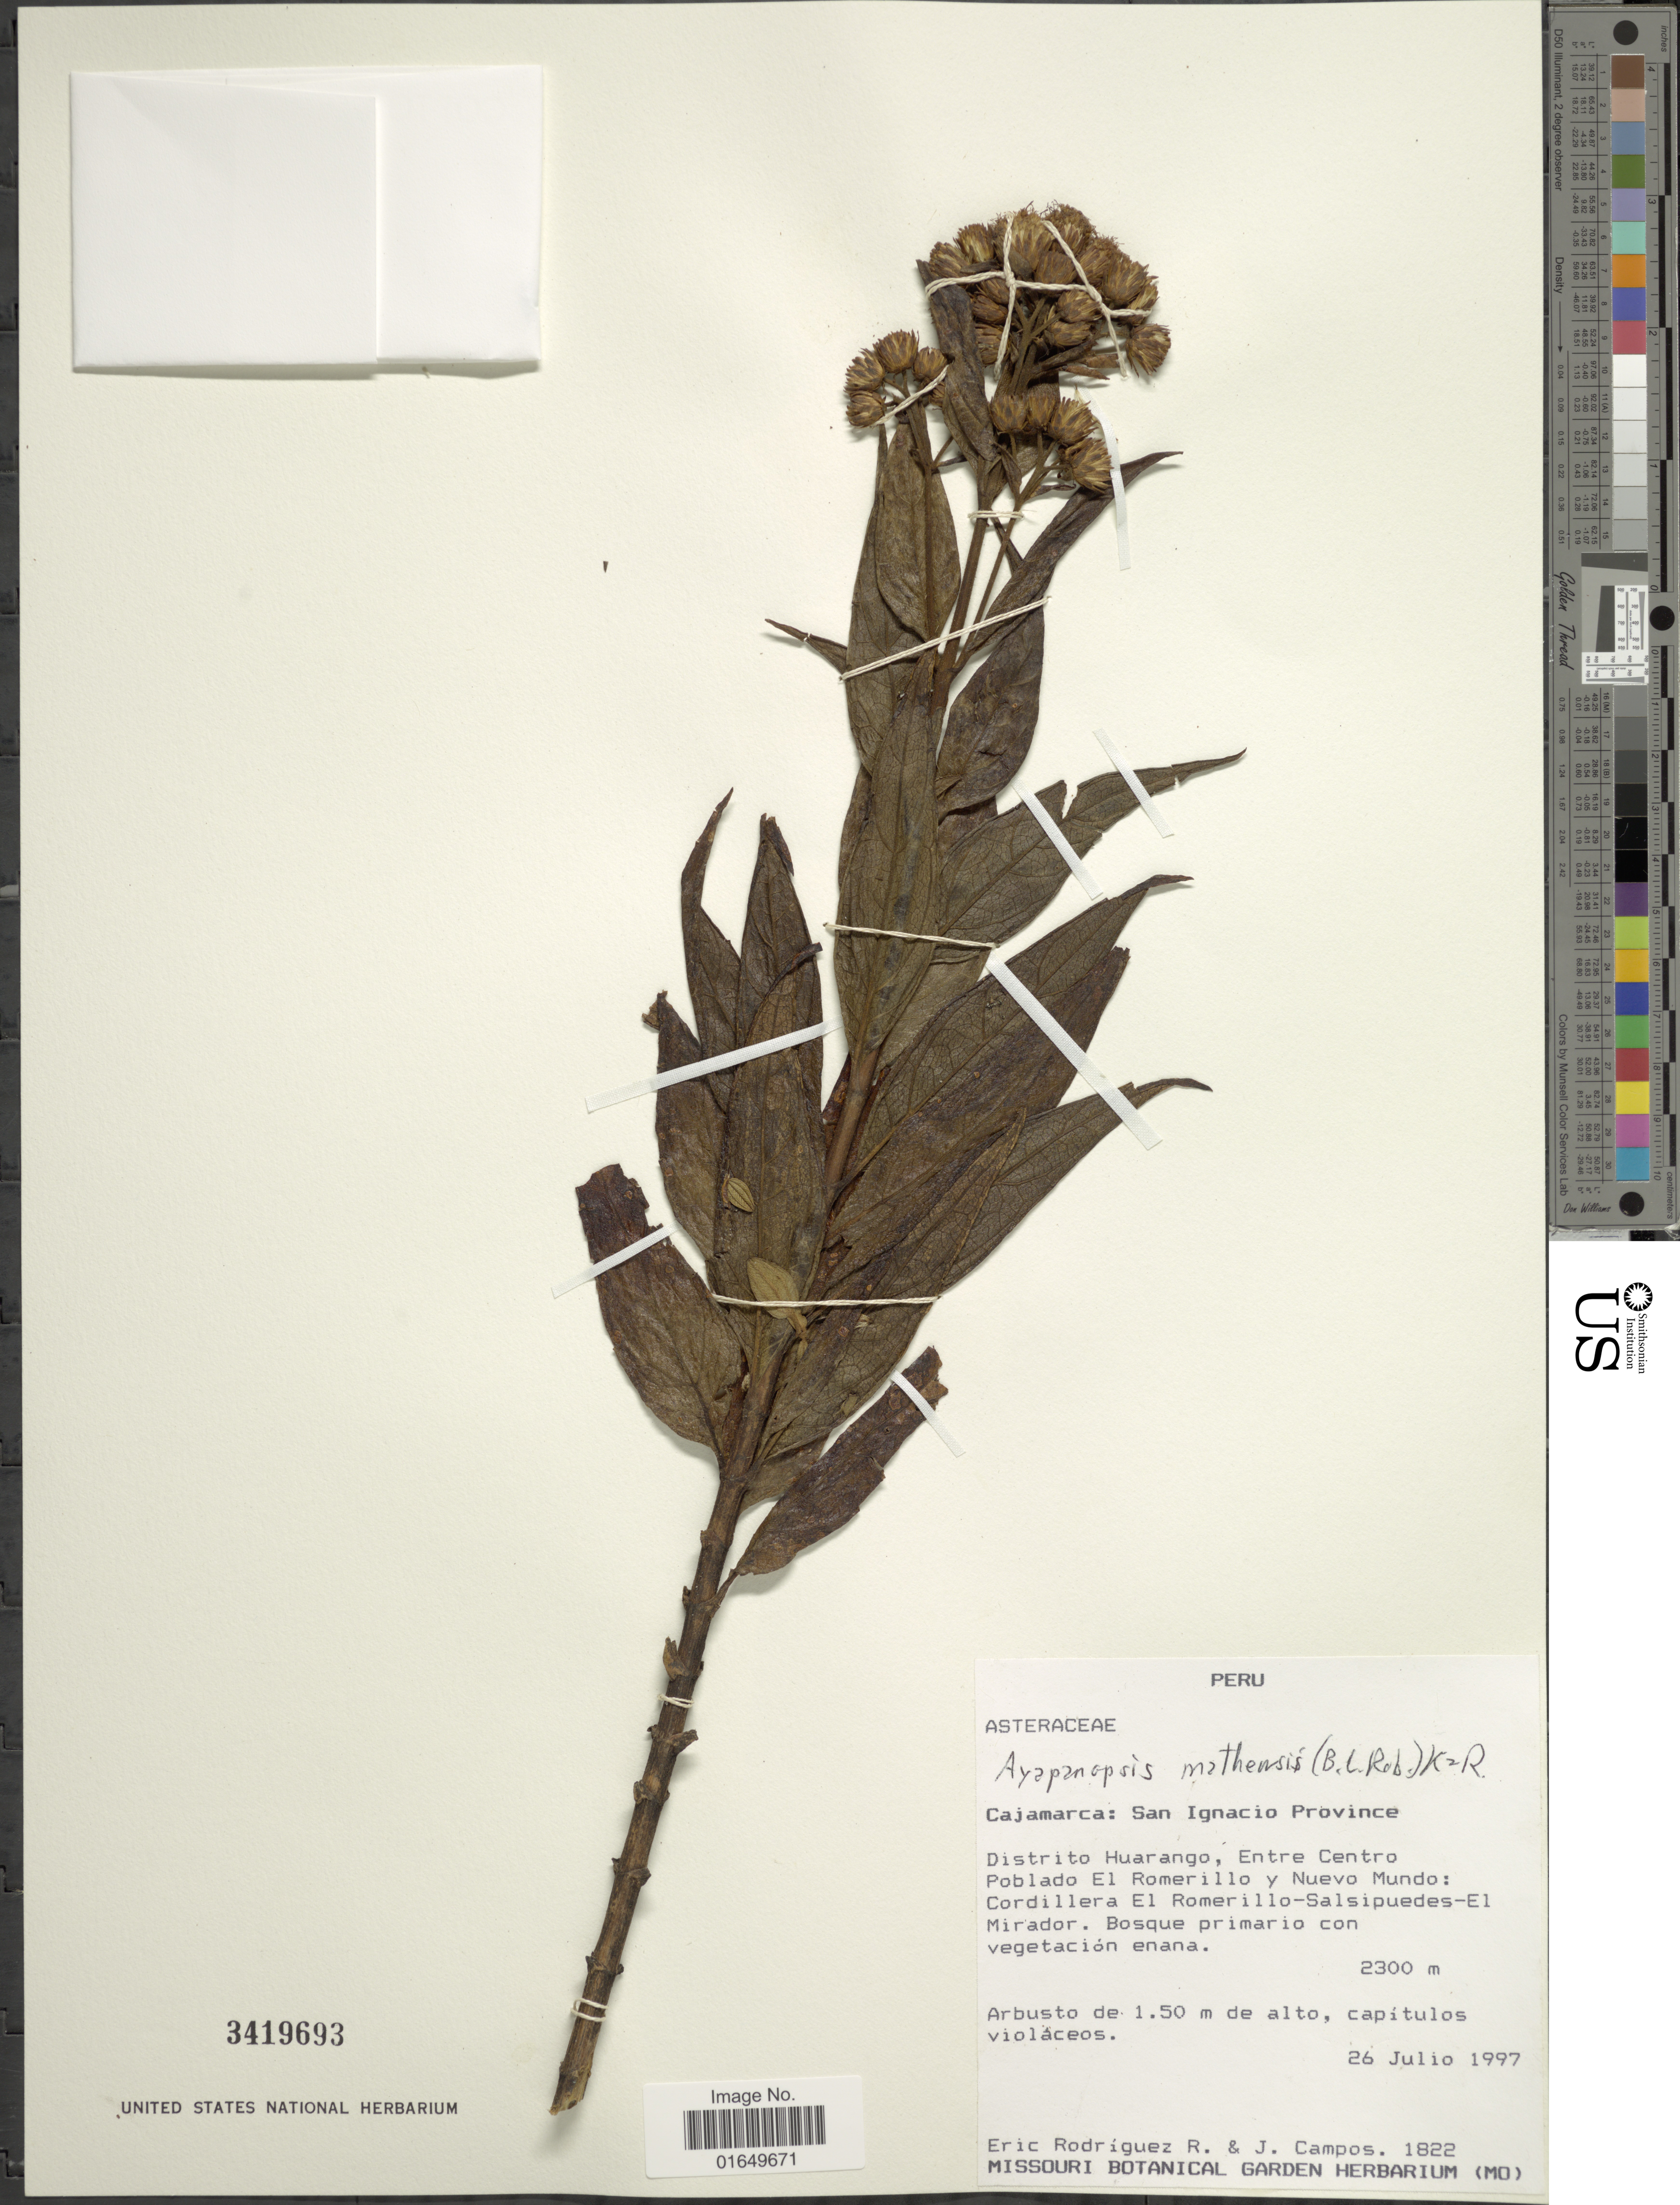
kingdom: Plantae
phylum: Tracheophyta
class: Magnoliopsida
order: Asterales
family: Asteraceae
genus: Ayapanopsis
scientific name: Ayapanopsis mathewsii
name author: (B.L. Rob.) R.M. King & H. Rob.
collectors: E. Rodriguez, R. Campos & J. Campos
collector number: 1822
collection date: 1997-07-26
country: Peru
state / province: Cajamarca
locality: San Ignacio Province. Distrito Huarango, Entre Centro Poblado El Romerillo y Nuevo Mundo: Cordillera El Romerillo-Salsipuedes-El Mirador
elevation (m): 2300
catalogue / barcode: US 3419693